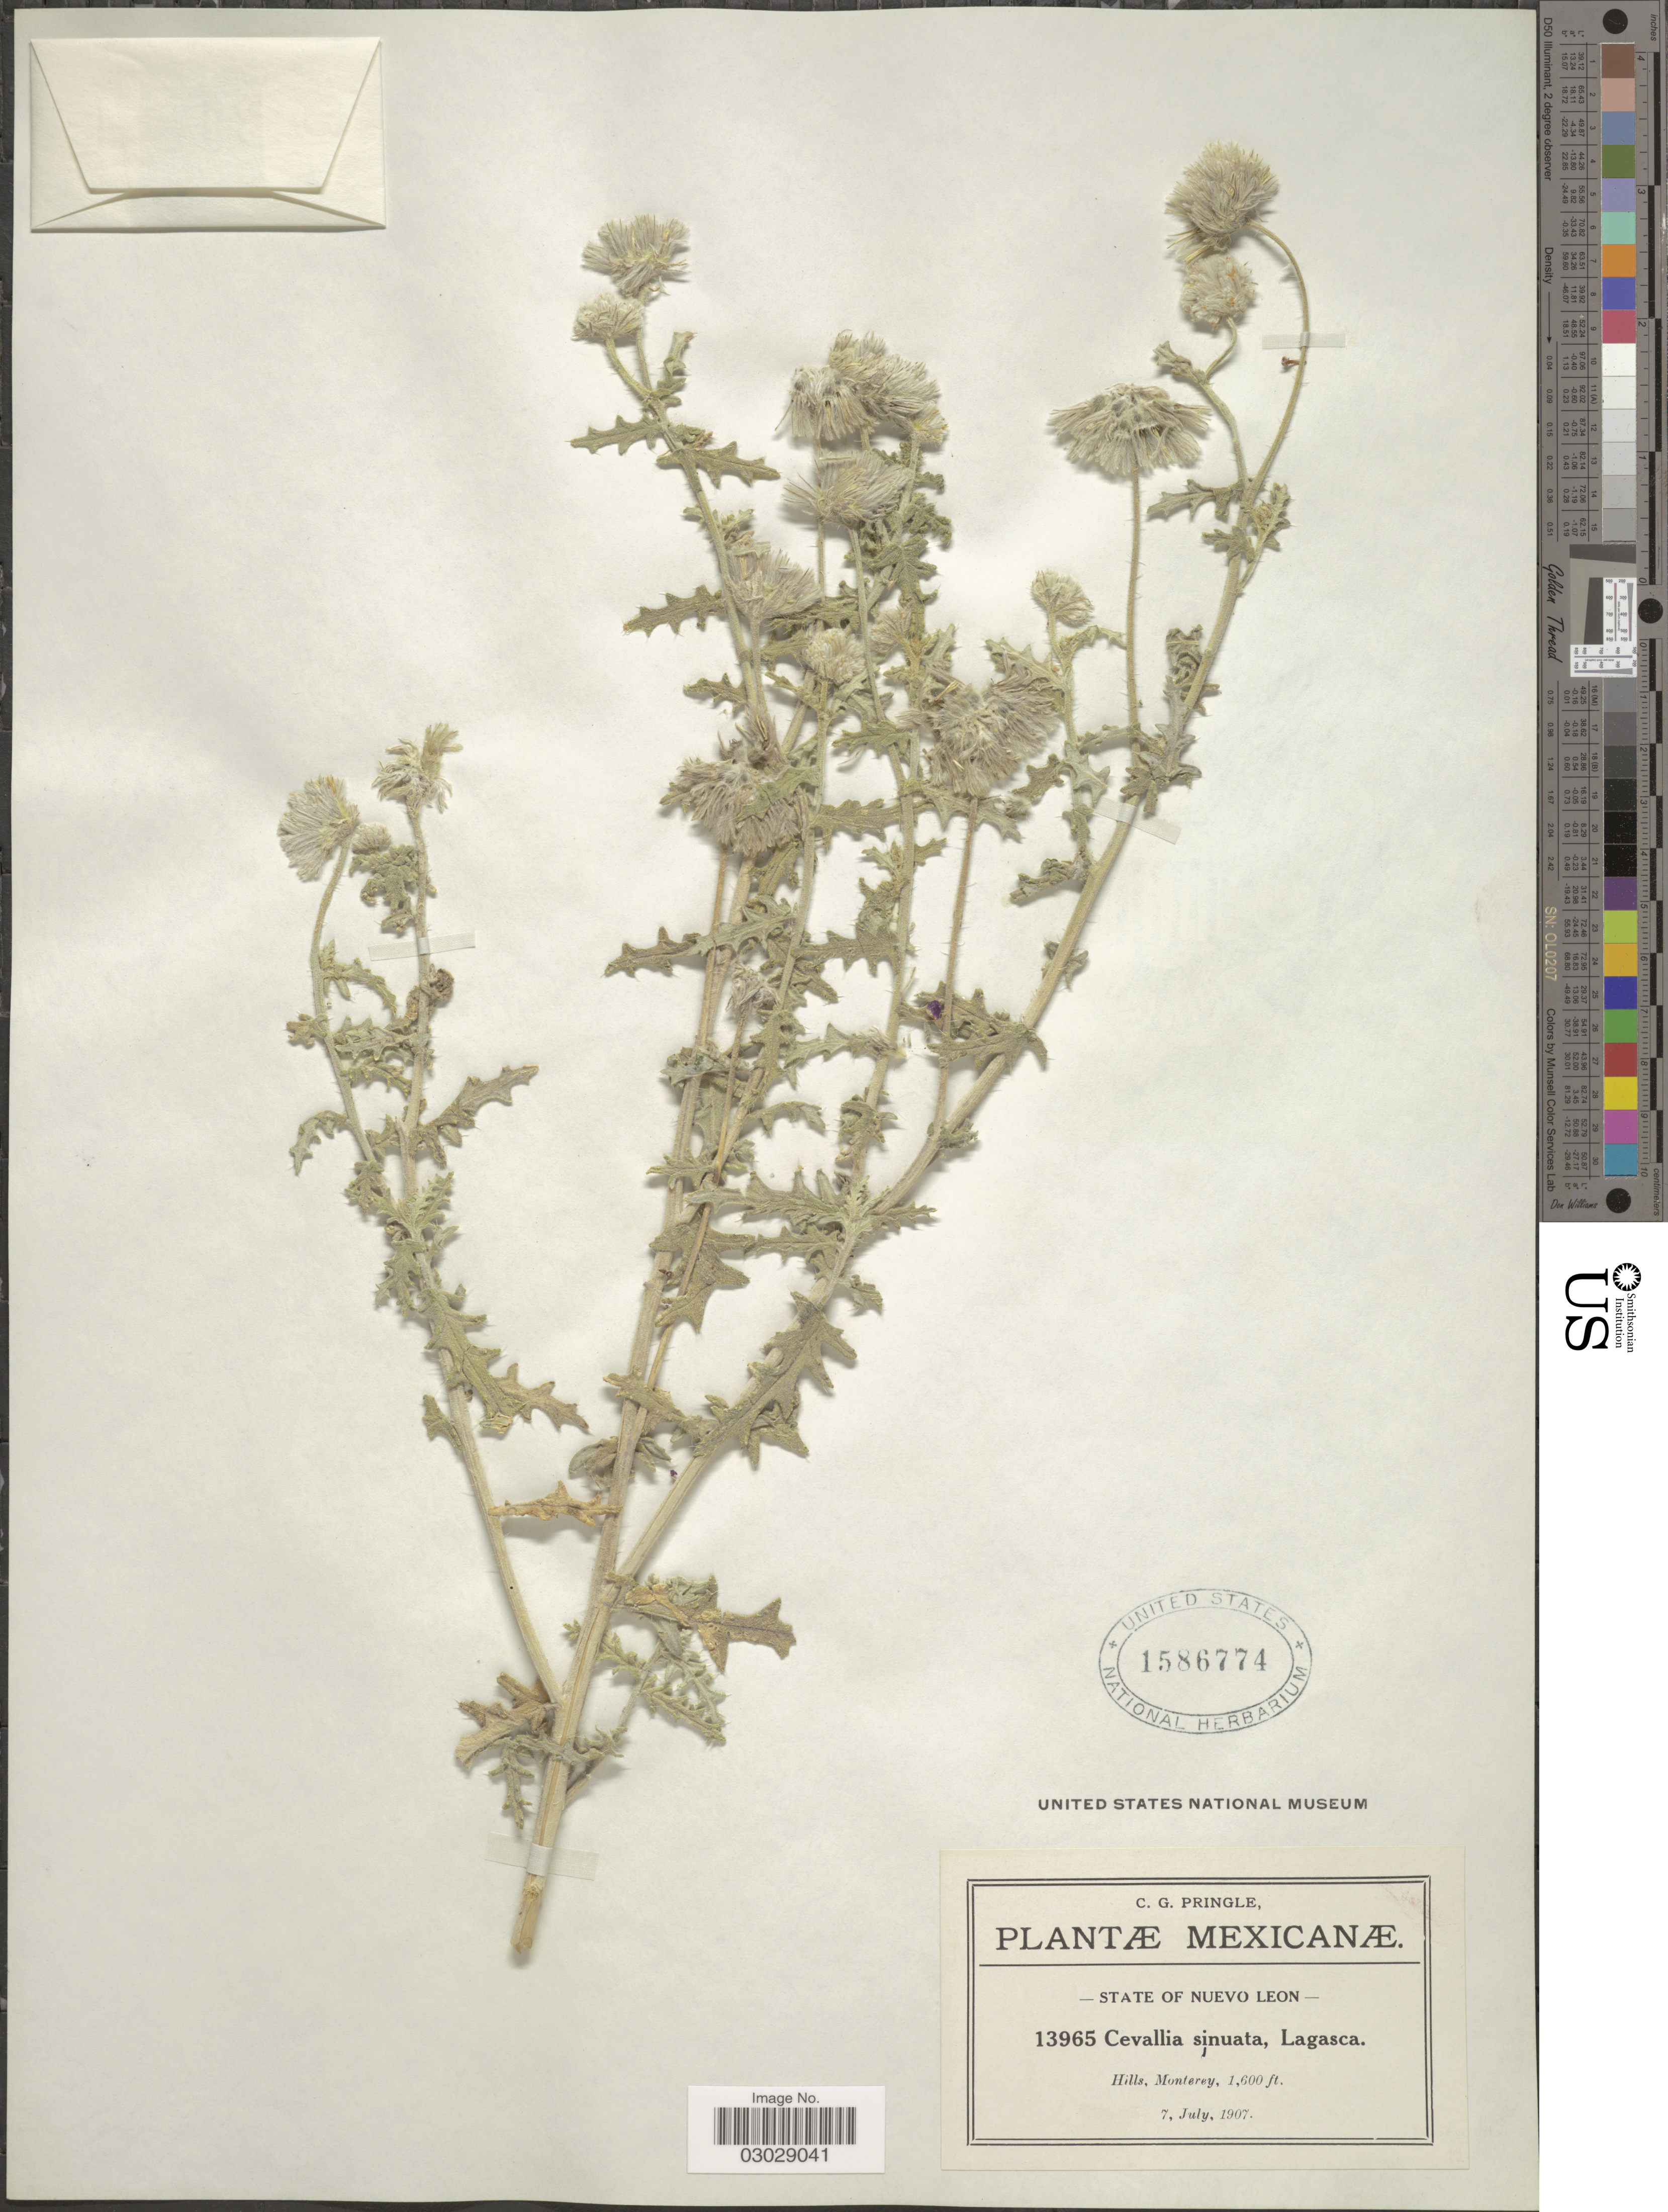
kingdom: Plantae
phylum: Tracheophyta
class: Magnoliopsida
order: Cornales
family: Loasaceae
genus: Cevallia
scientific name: Cevallia sinuata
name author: Lag.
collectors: C. G. Pringle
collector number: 13965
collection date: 1907-07-07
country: Mexico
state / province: Nuevo León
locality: Hills, Monterey.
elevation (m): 488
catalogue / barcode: US 1586774